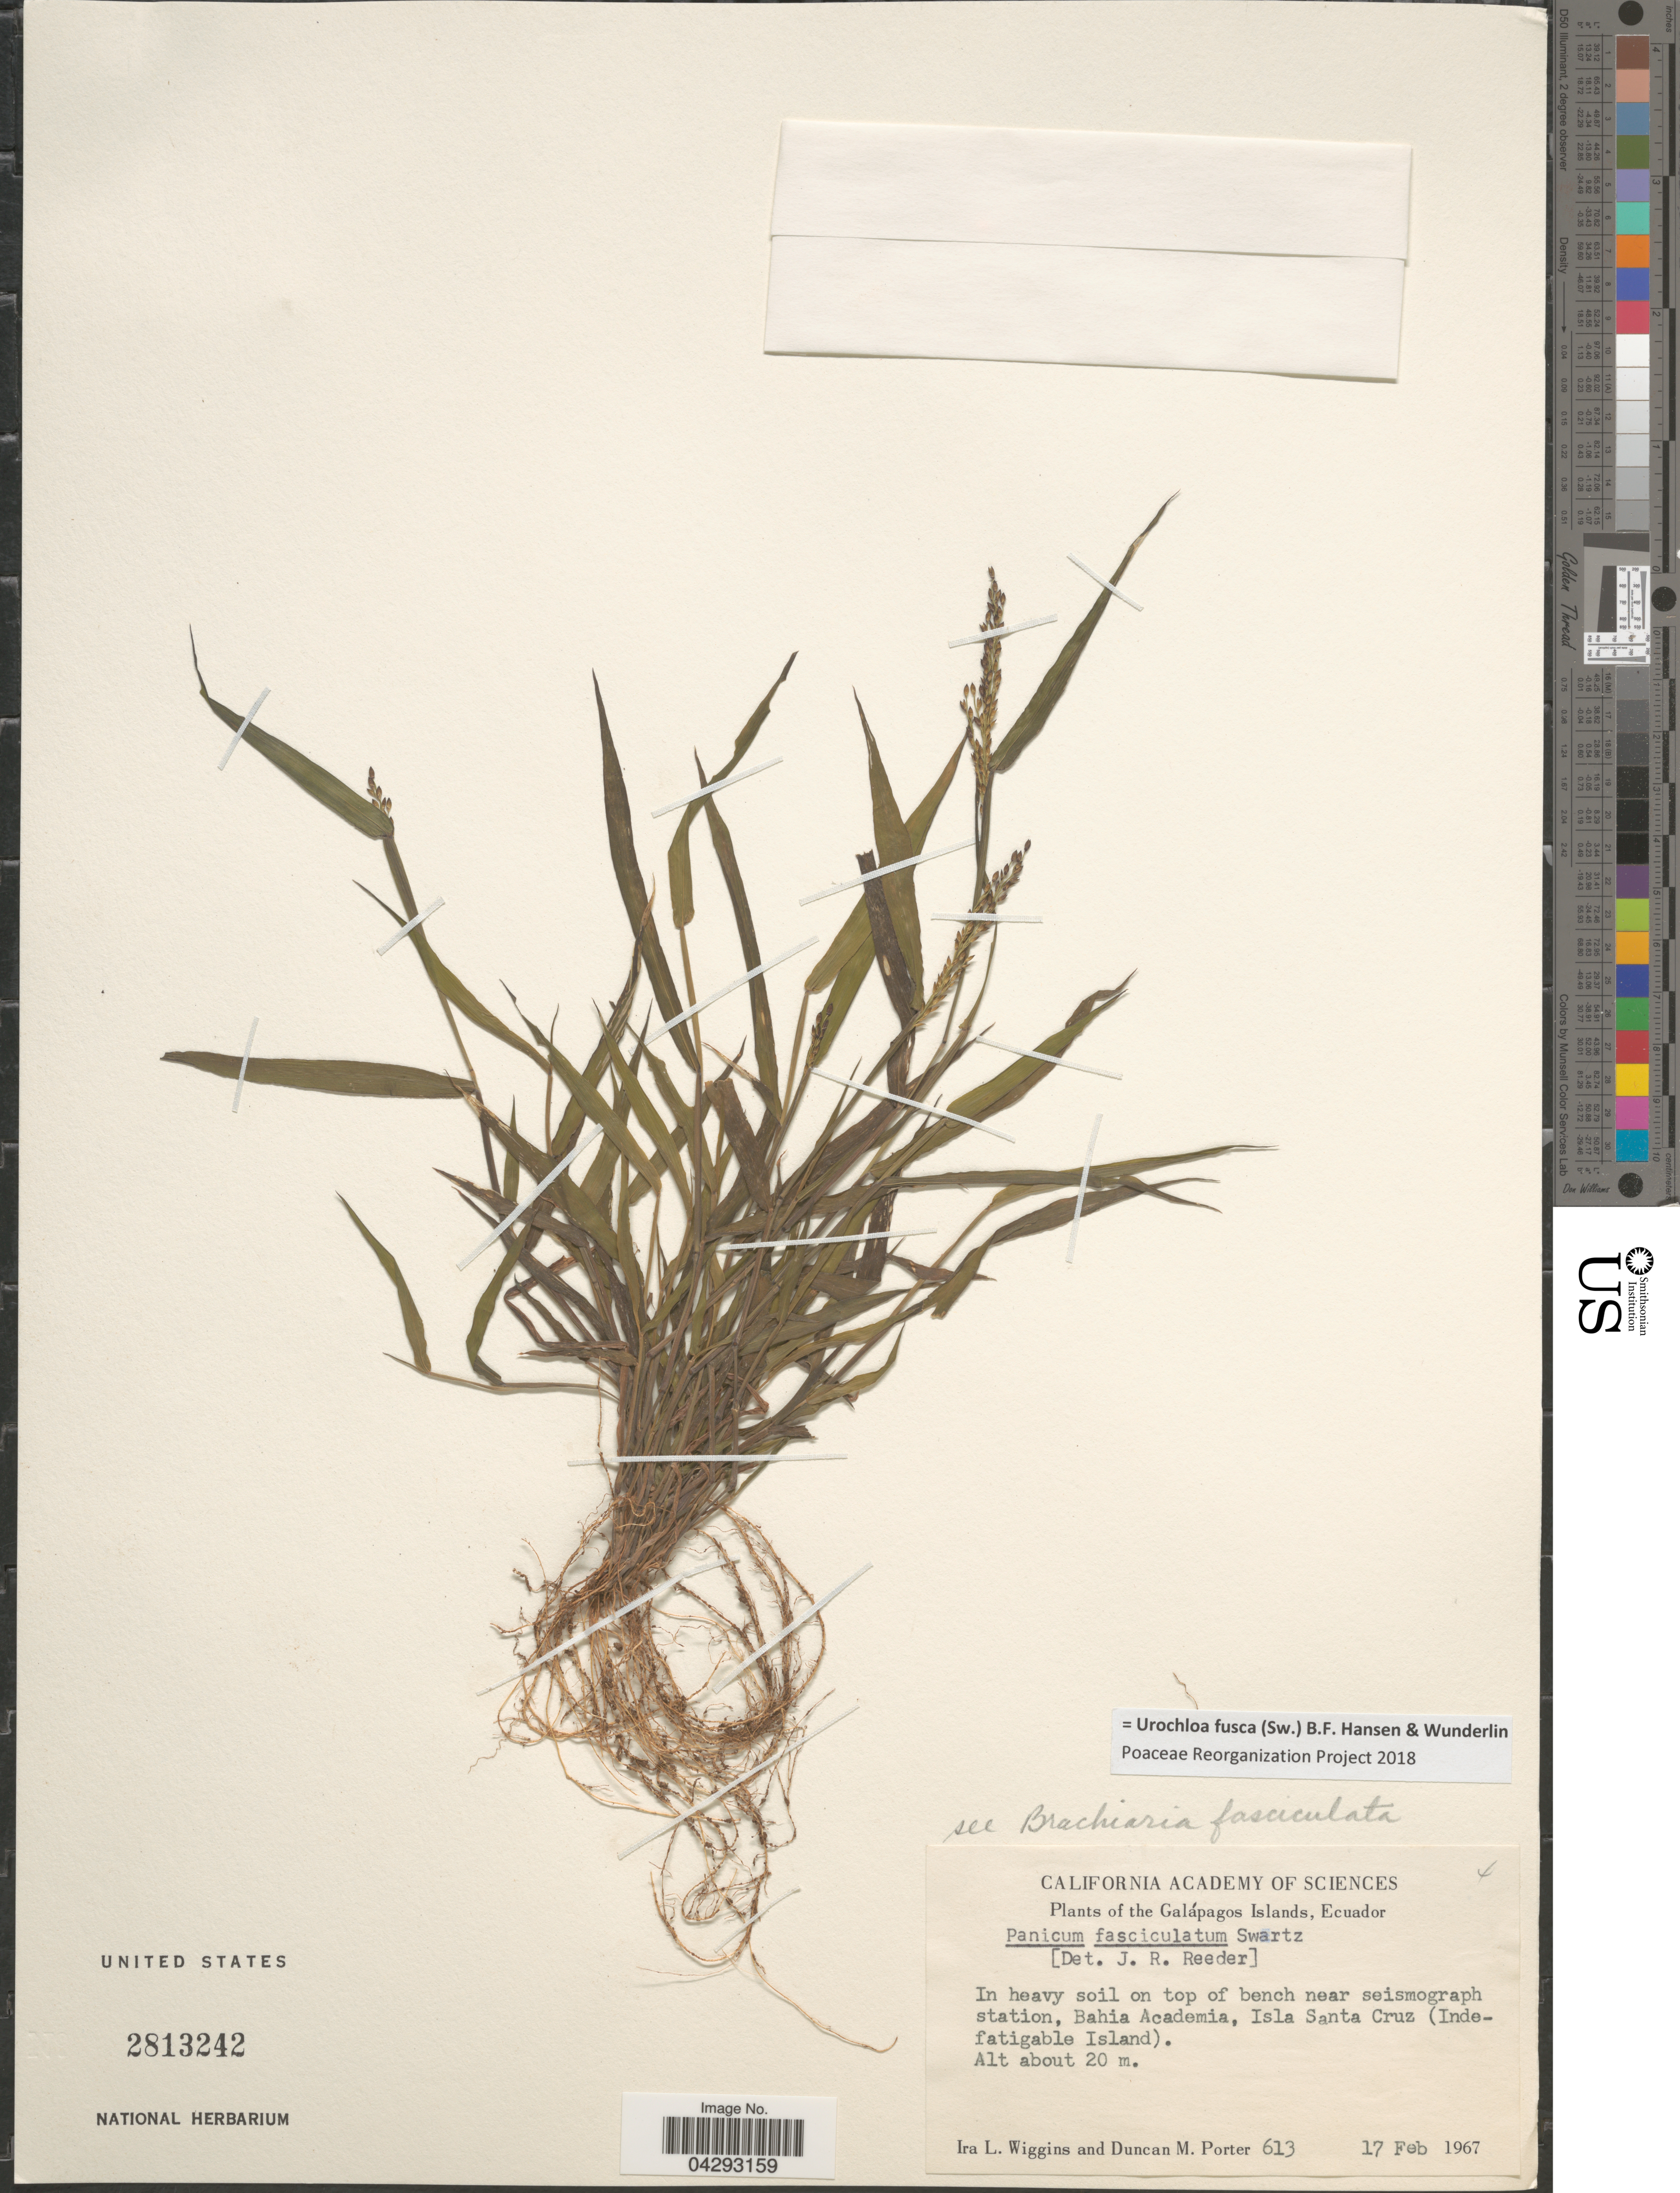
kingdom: Plantae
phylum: Tracheophyta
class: Liliopsida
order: Poales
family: Poaceae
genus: Urochloa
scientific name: Urochloa fusca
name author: (Sw.) B.F. Hansen & Wunderlin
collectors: I. L. Wiggins & D. M. Porter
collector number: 613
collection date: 1967-02-17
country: Ecuador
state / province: Colón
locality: Galápagos Islands. In heavy soil on top of bench near seismograph station, Bahia Academia, Isla Santa Cruz (Indefatigable Island).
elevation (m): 20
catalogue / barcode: US 2813242